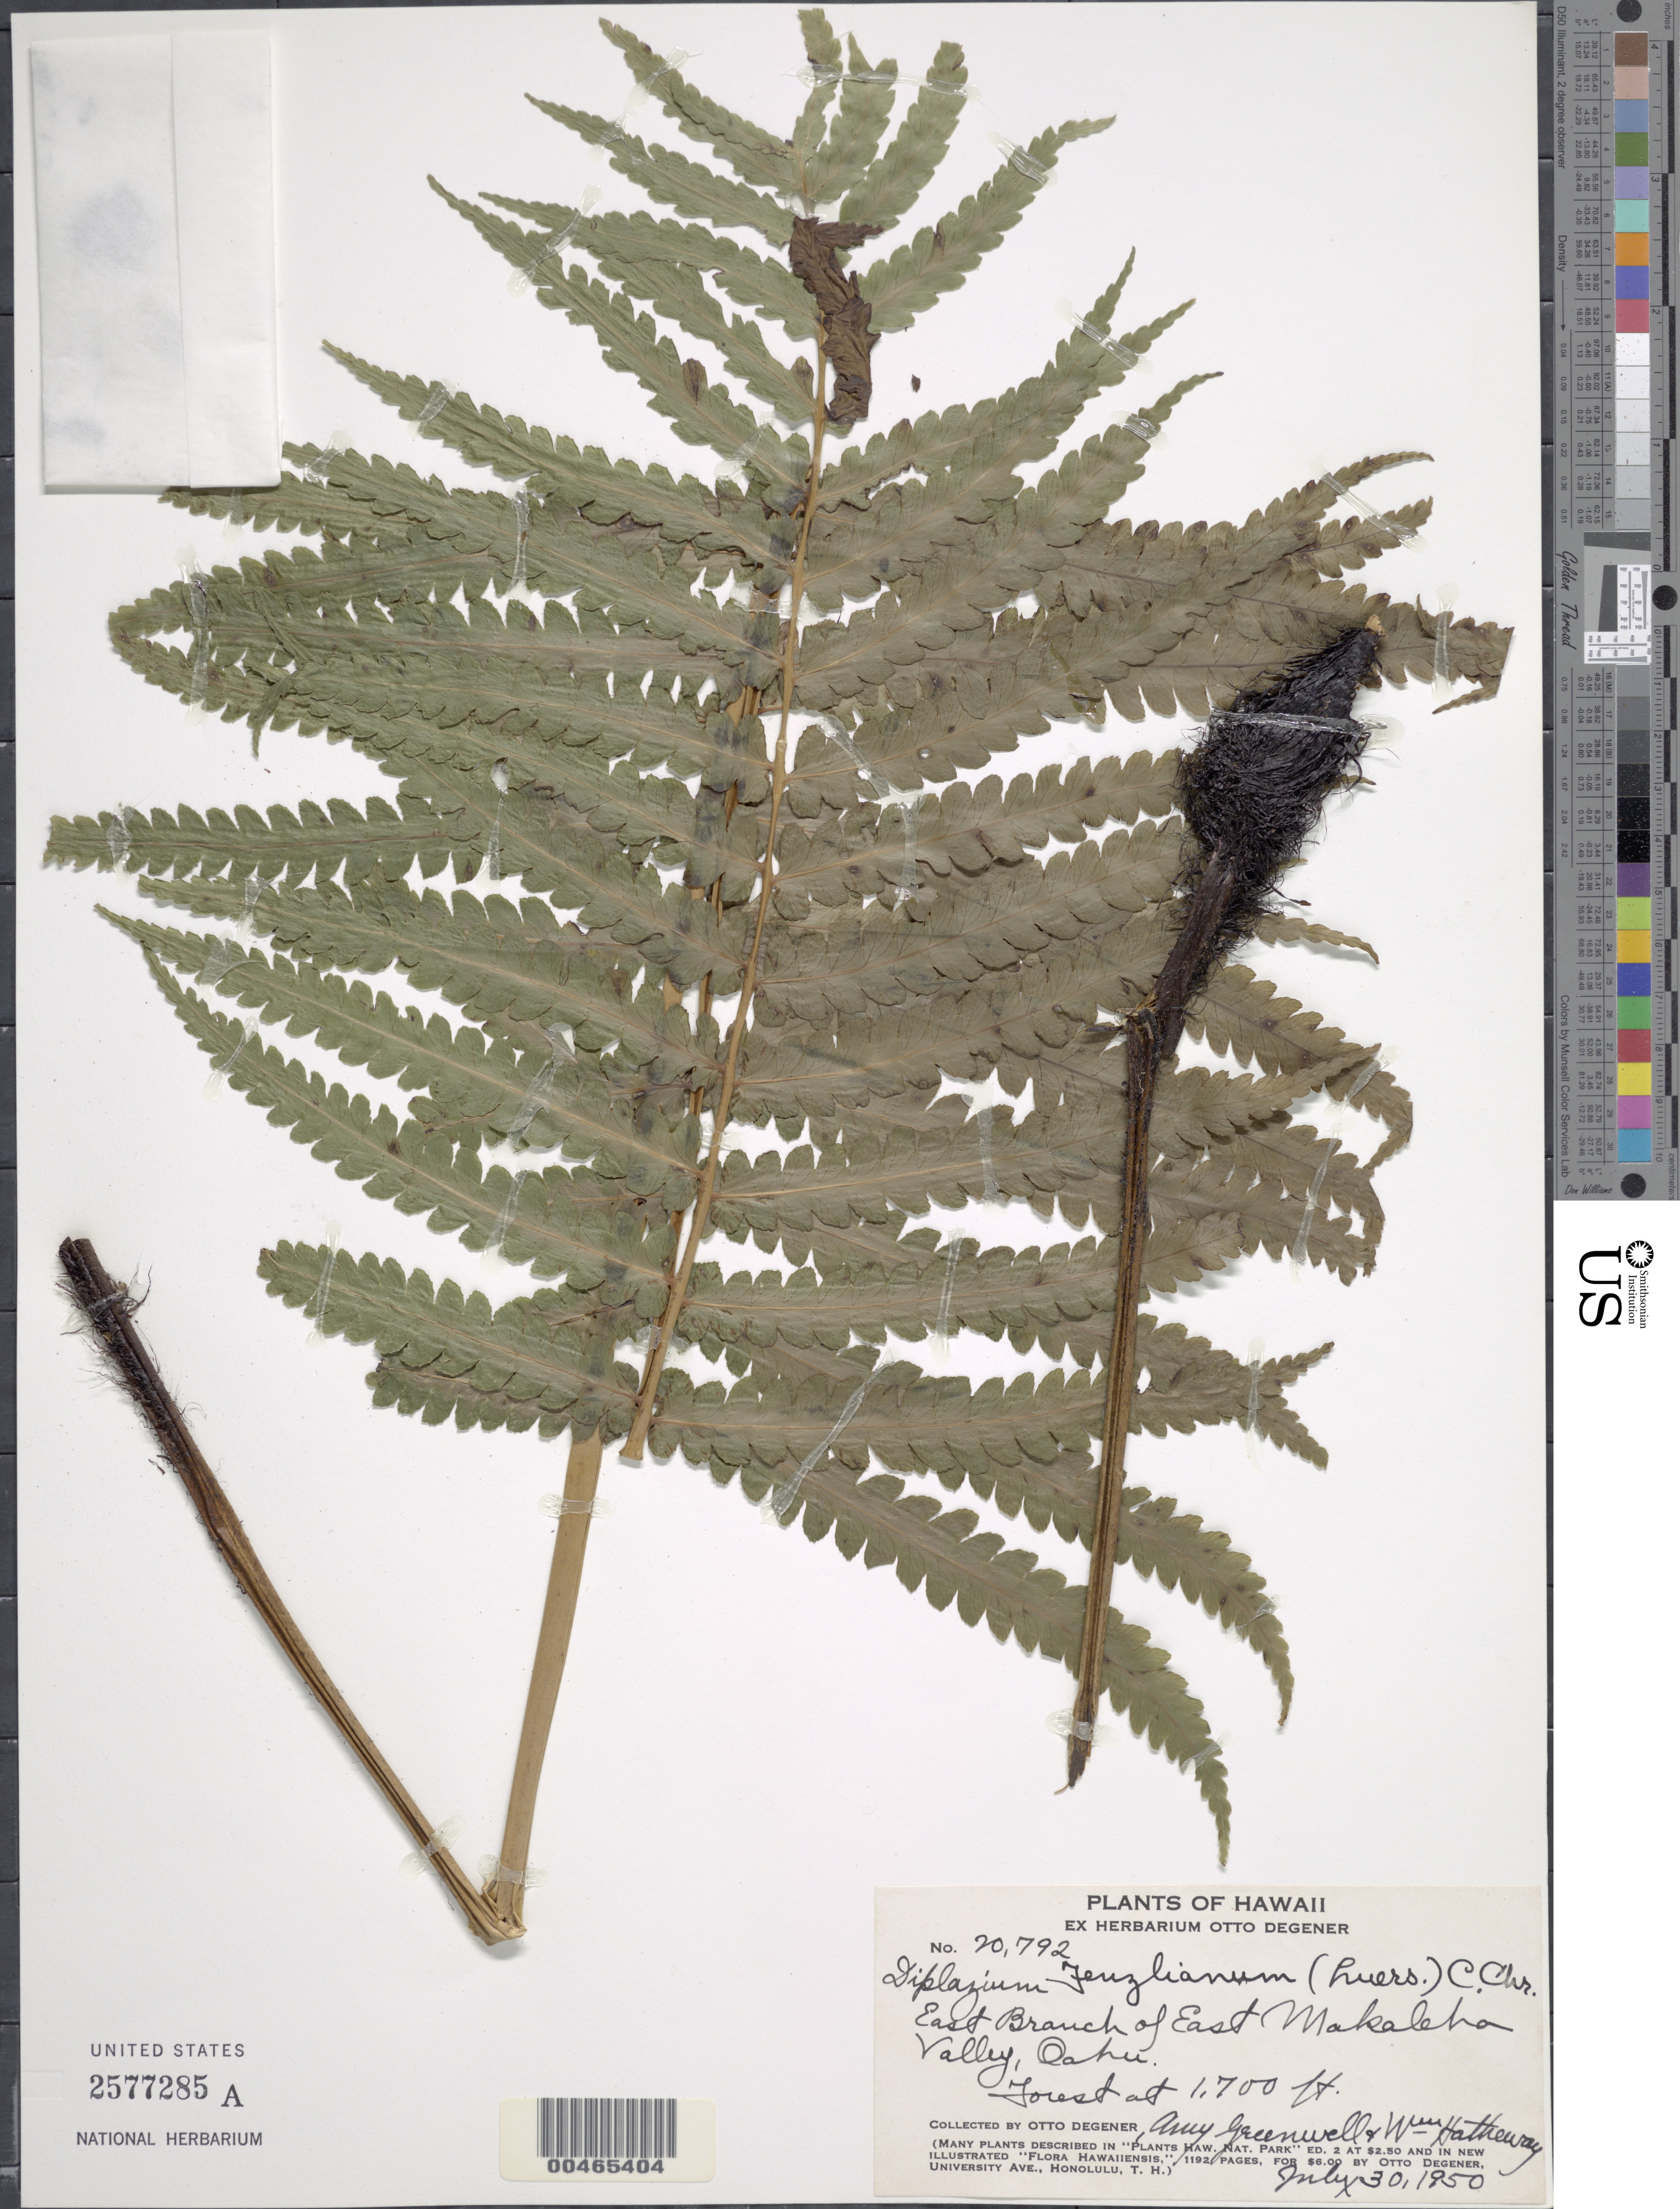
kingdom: Plantae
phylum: Tracheophyta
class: Polypodiopsida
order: Polypodiales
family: Athyriaceae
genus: Deparia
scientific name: Deparia fenzliana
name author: (Luerss.) M. Kato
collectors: O. Degener, A. B. Greenwell & W. Hatheway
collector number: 20792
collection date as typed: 30 Jul 1950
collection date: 1950-07-30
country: United States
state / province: Hawaii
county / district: Honolulu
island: Oahu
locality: E branch of E Makaleha Valley, Oahu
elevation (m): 518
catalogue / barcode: US 2577285A